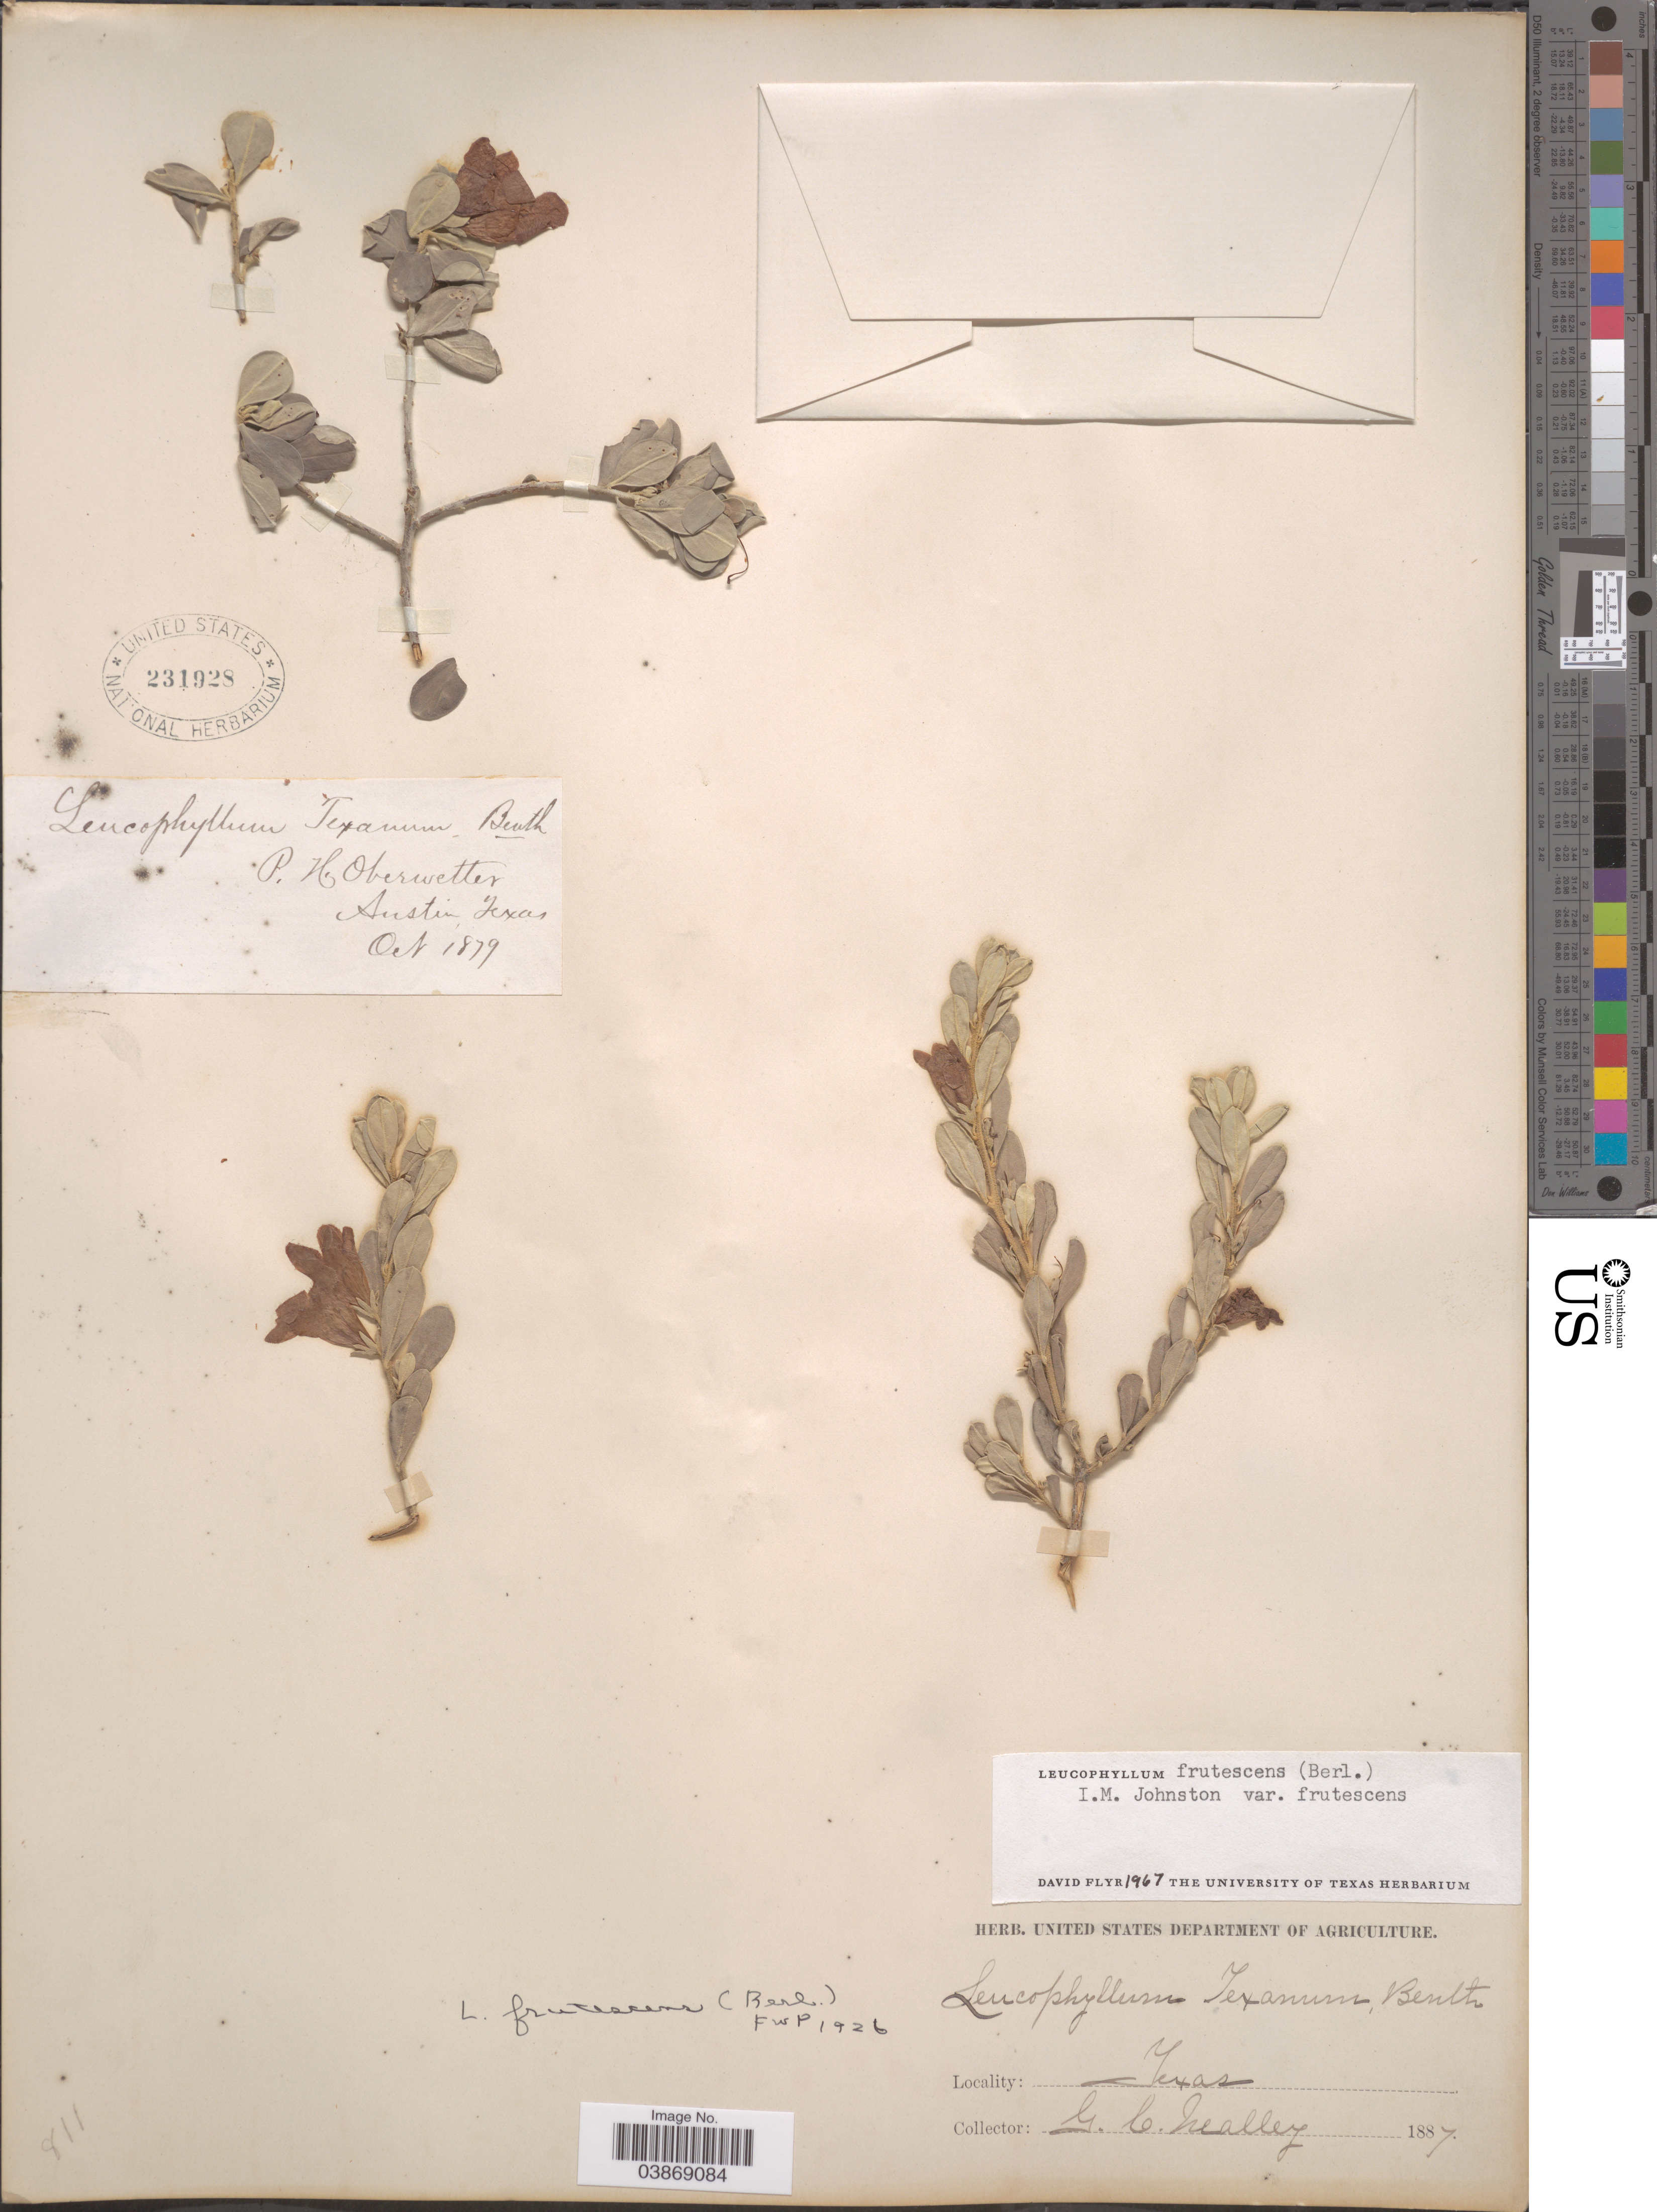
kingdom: Plantae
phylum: Tracheophyta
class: Magnoliopsida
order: Lamiales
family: Scrophulariaceae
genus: Leucophyllum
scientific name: Leucophyllum frutescens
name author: (Berland.) I.M. Johnst.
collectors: G. C. Nealley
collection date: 1887-10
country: United States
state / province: Texas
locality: P.H. Oberwetter, Austin.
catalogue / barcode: US 231928